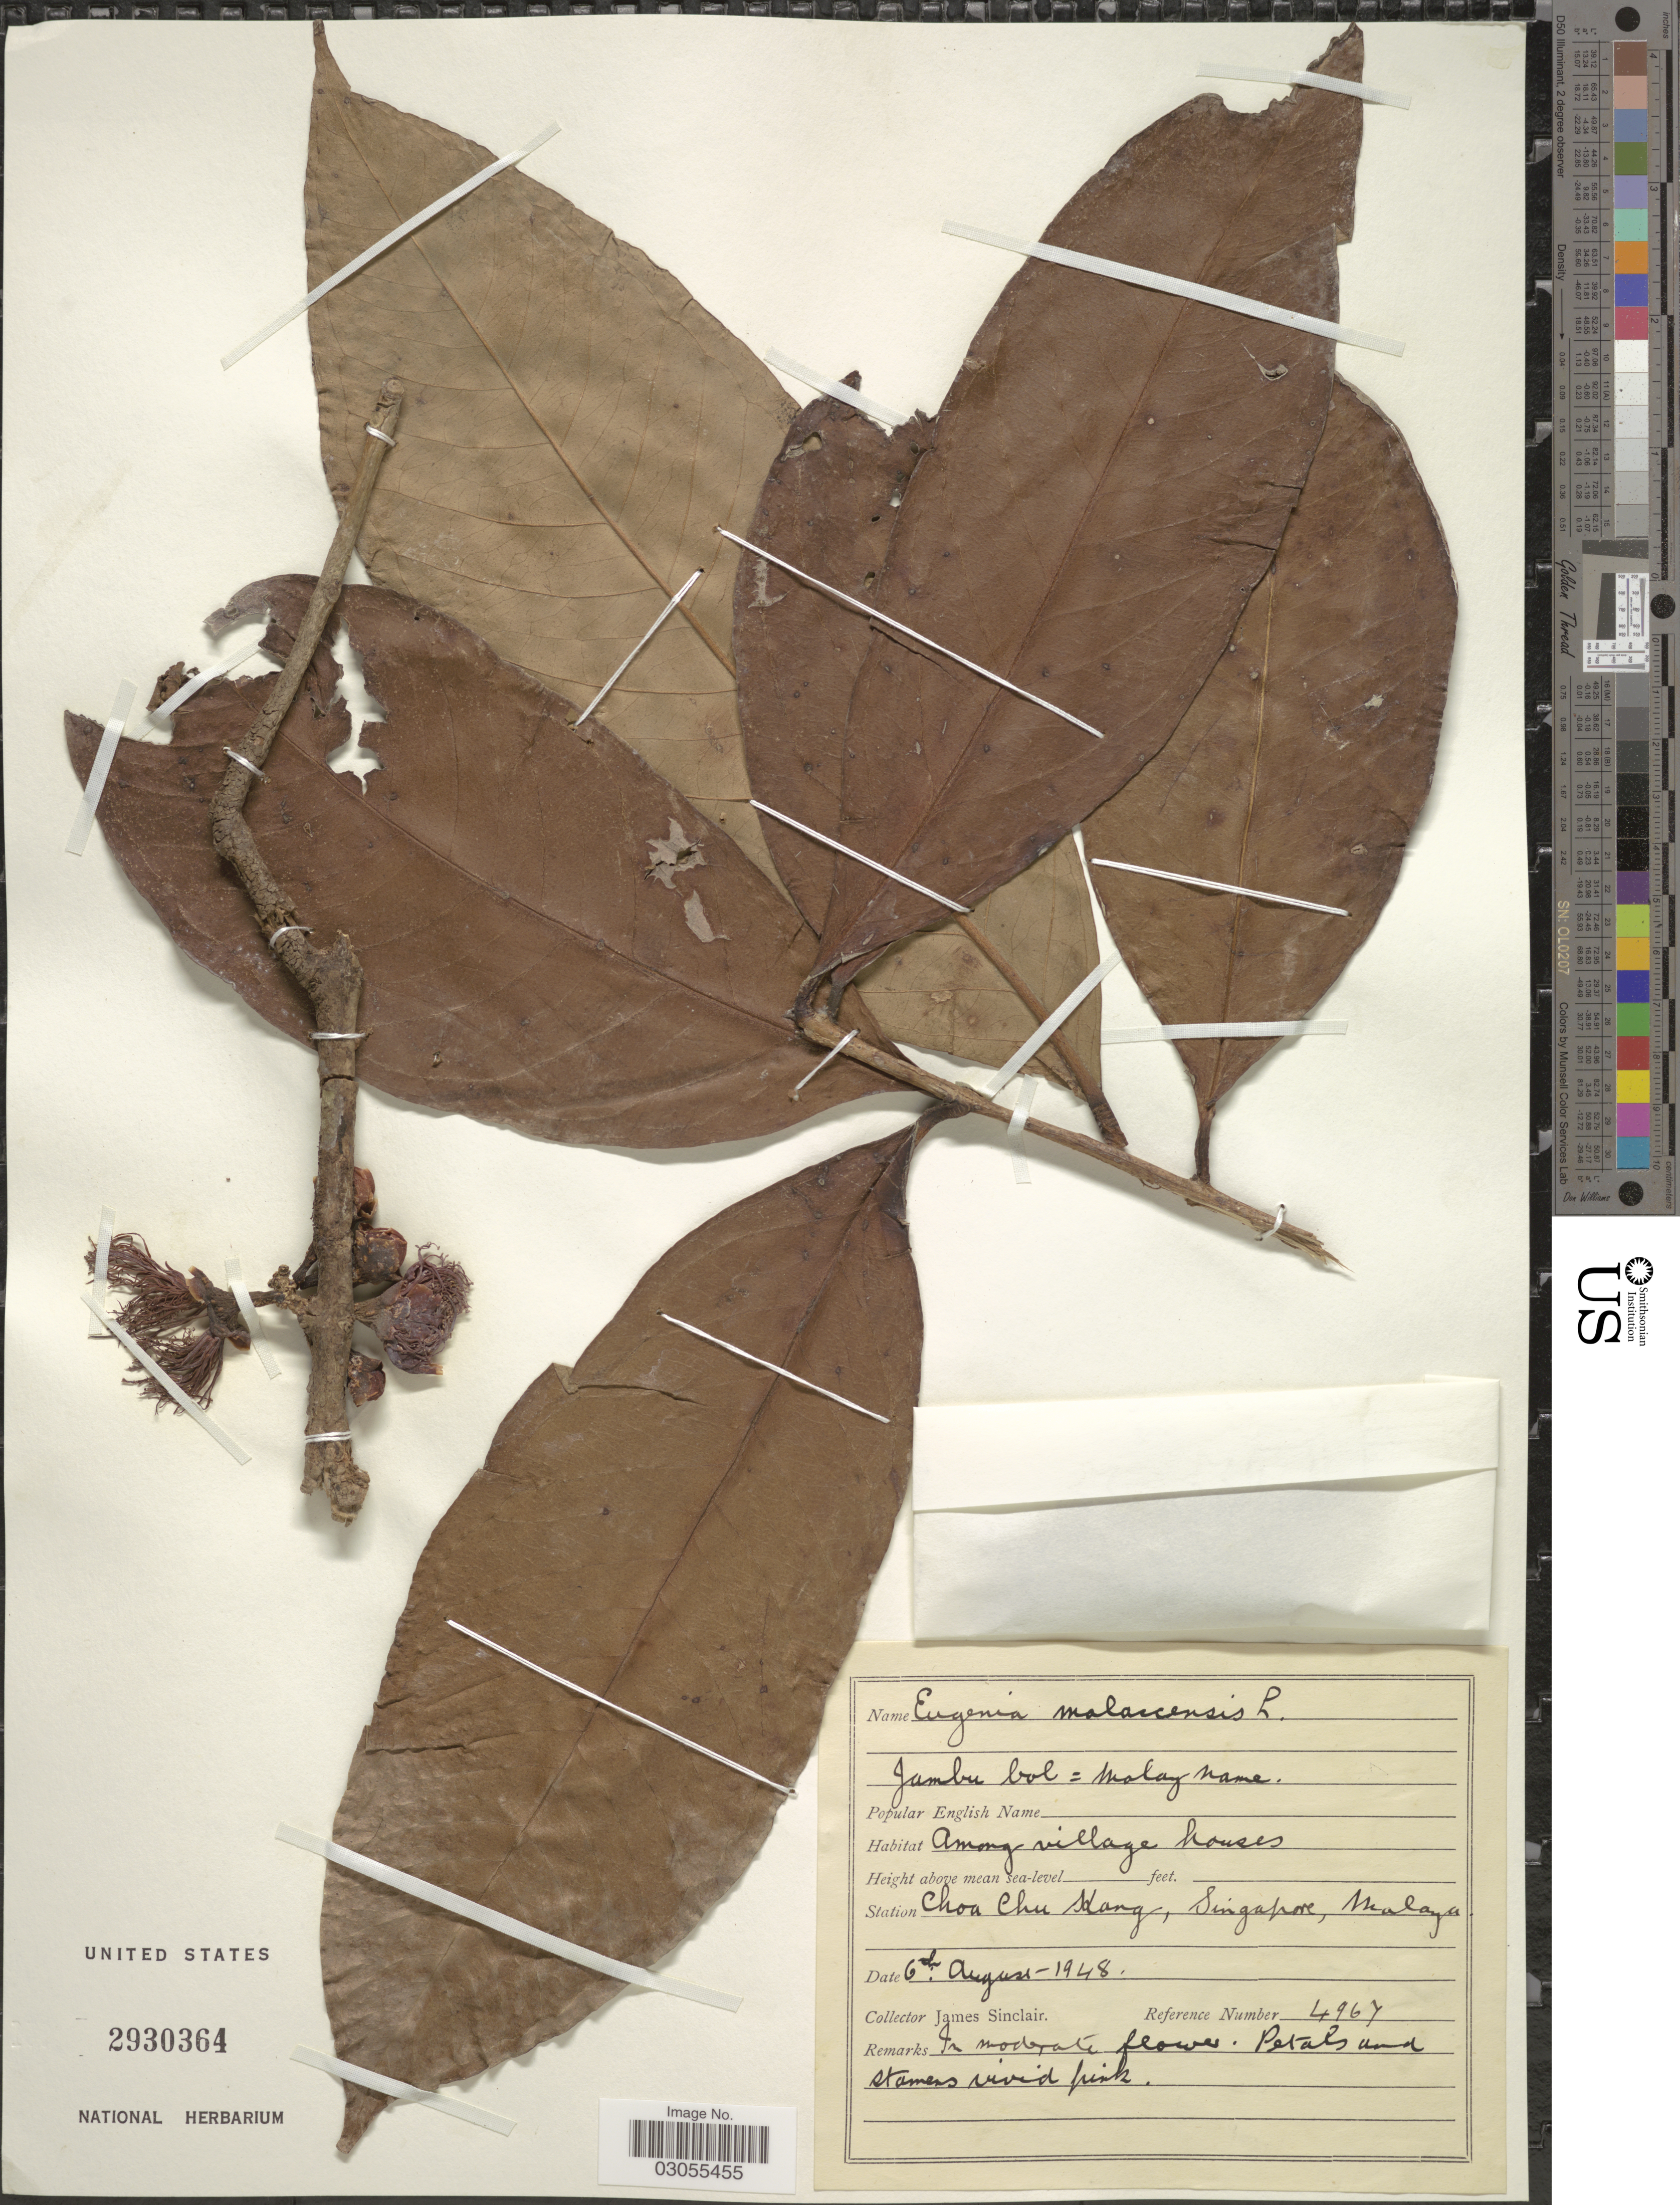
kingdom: Plantae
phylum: Tracheophyta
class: Magnoliopsida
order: Myrtales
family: Myrtaceae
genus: Syzygium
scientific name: Syzygium malaccense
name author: (L.) Merr. & L.M. Perry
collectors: J. Sinclair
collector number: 4967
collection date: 1948-08-06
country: Singapore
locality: Coa Chu Kang, Malaya.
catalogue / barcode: US 2930364